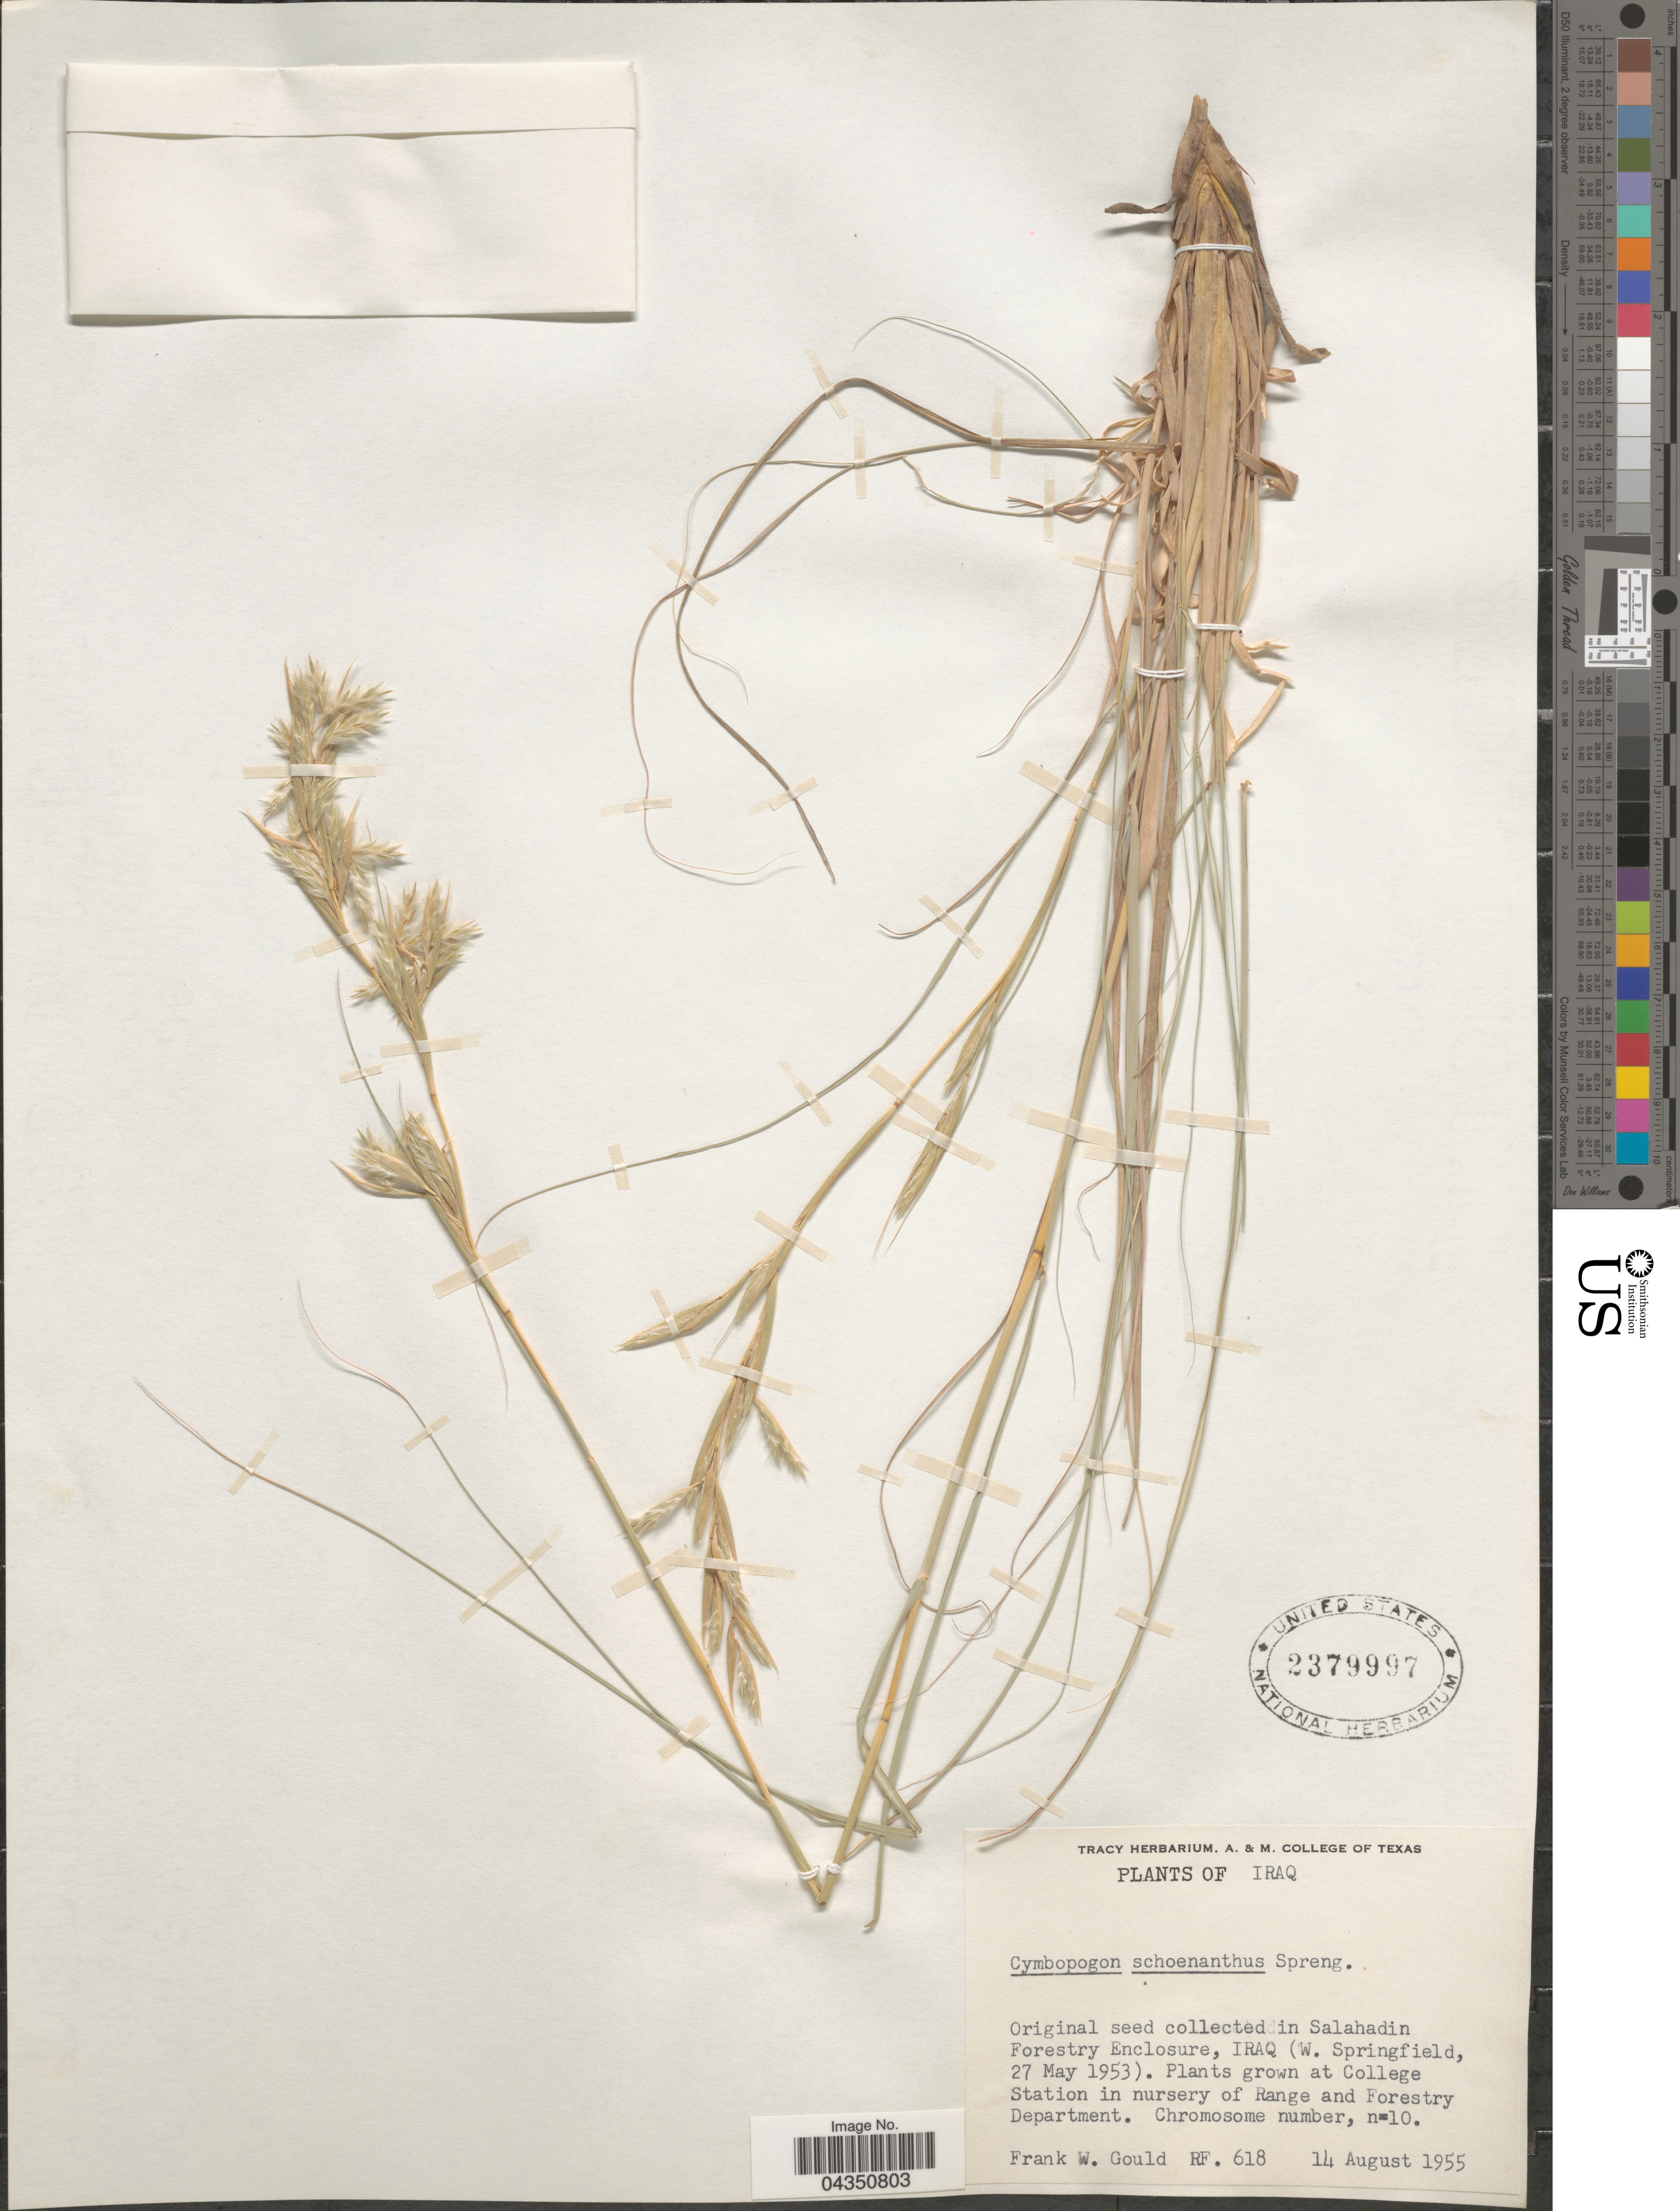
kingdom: Plantae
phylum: Tracheophyta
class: Liliopsida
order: Poales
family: Poaceae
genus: Cymbopogon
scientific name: Cymbopogon schoenanthus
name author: (L.) Spreng.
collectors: F. W. Gould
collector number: RF618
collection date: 1955-08-14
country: Iraq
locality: At College Station in nursery of Range and Forestry Department.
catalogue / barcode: US 2379997